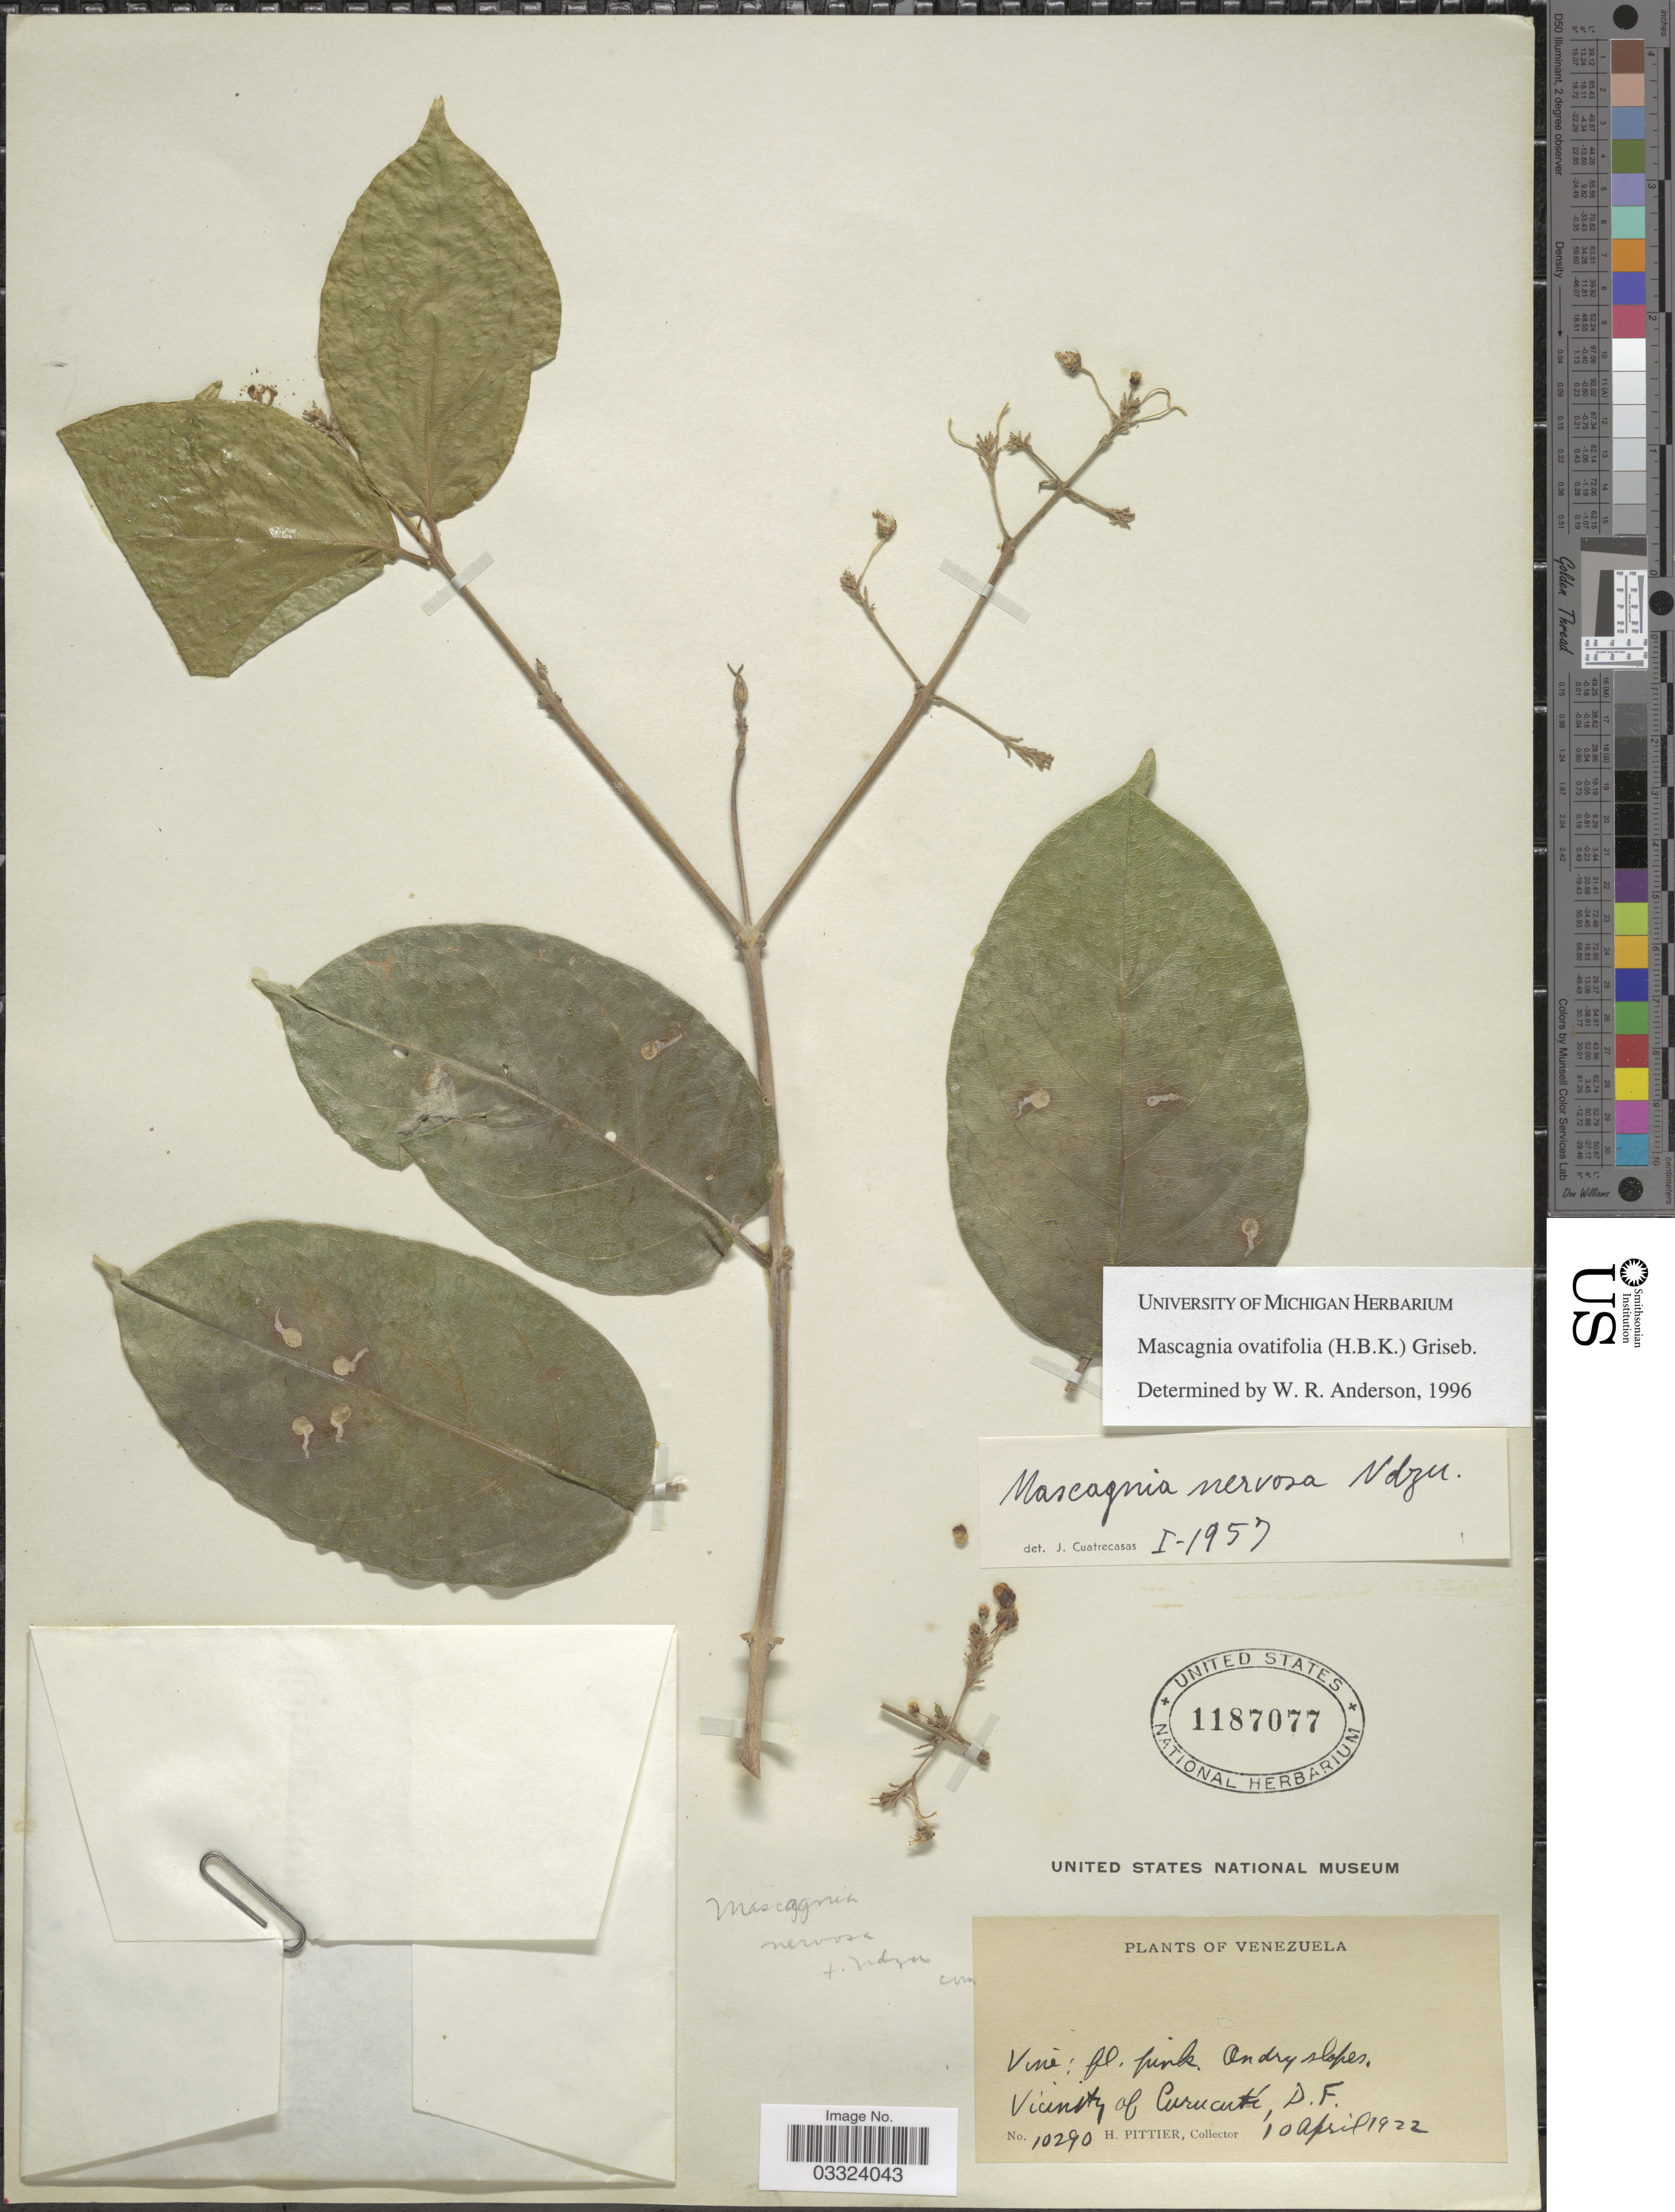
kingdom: Plantae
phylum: Tracheophyta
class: Magnoliopsida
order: Malpighiales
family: Malpighiaceae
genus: Mascagnia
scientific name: Mascagnia ovatifolia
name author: (Kunth) Griseb.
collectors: H. F. Pittier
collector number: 10290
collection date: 1922-04-10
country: Venezuela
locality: Vicinity of Curucutí, D.F.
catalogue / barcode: US 1187077